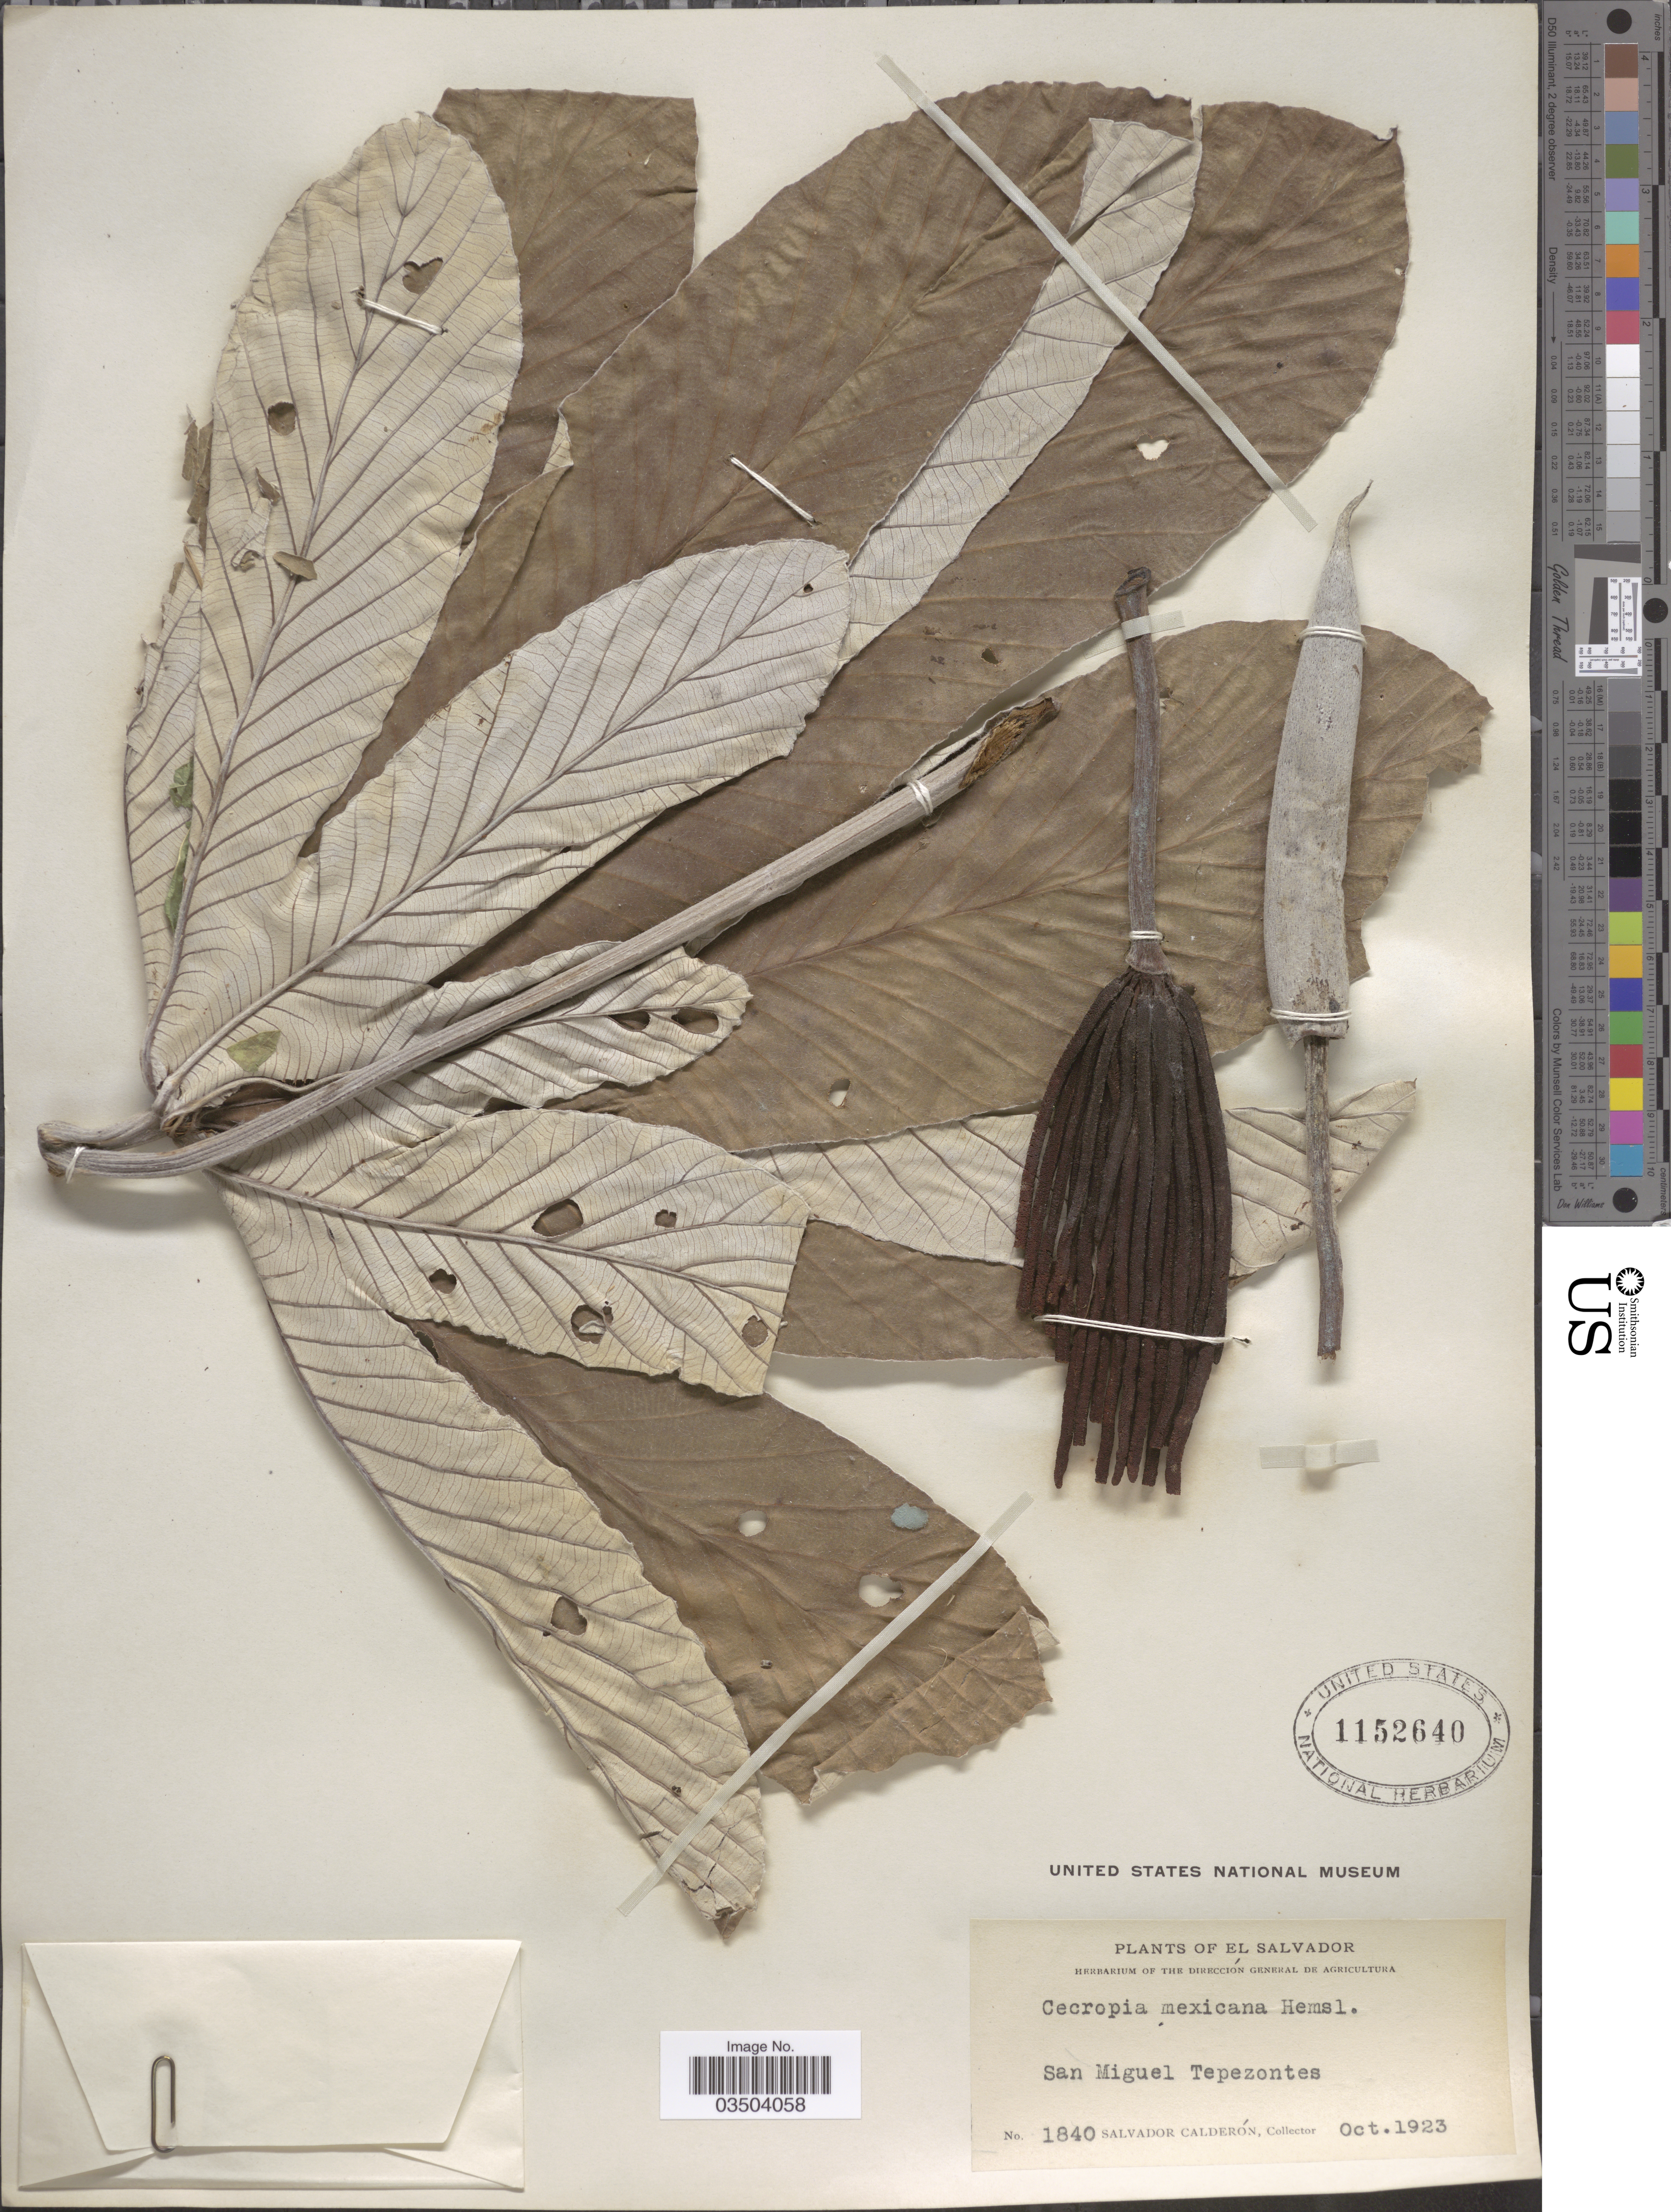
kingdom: Plantae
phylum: Tracheophyta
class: Magnoliopsida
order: Rosales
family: Urticaceae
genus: Cecropia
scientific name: Cecropia obtusifolia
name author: Bertol.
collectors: S. Calderón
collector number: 1840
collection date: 1923-10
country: El Salvador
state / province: San Miguel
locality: San Miguel Tepezontes.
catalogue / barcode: US 1152640